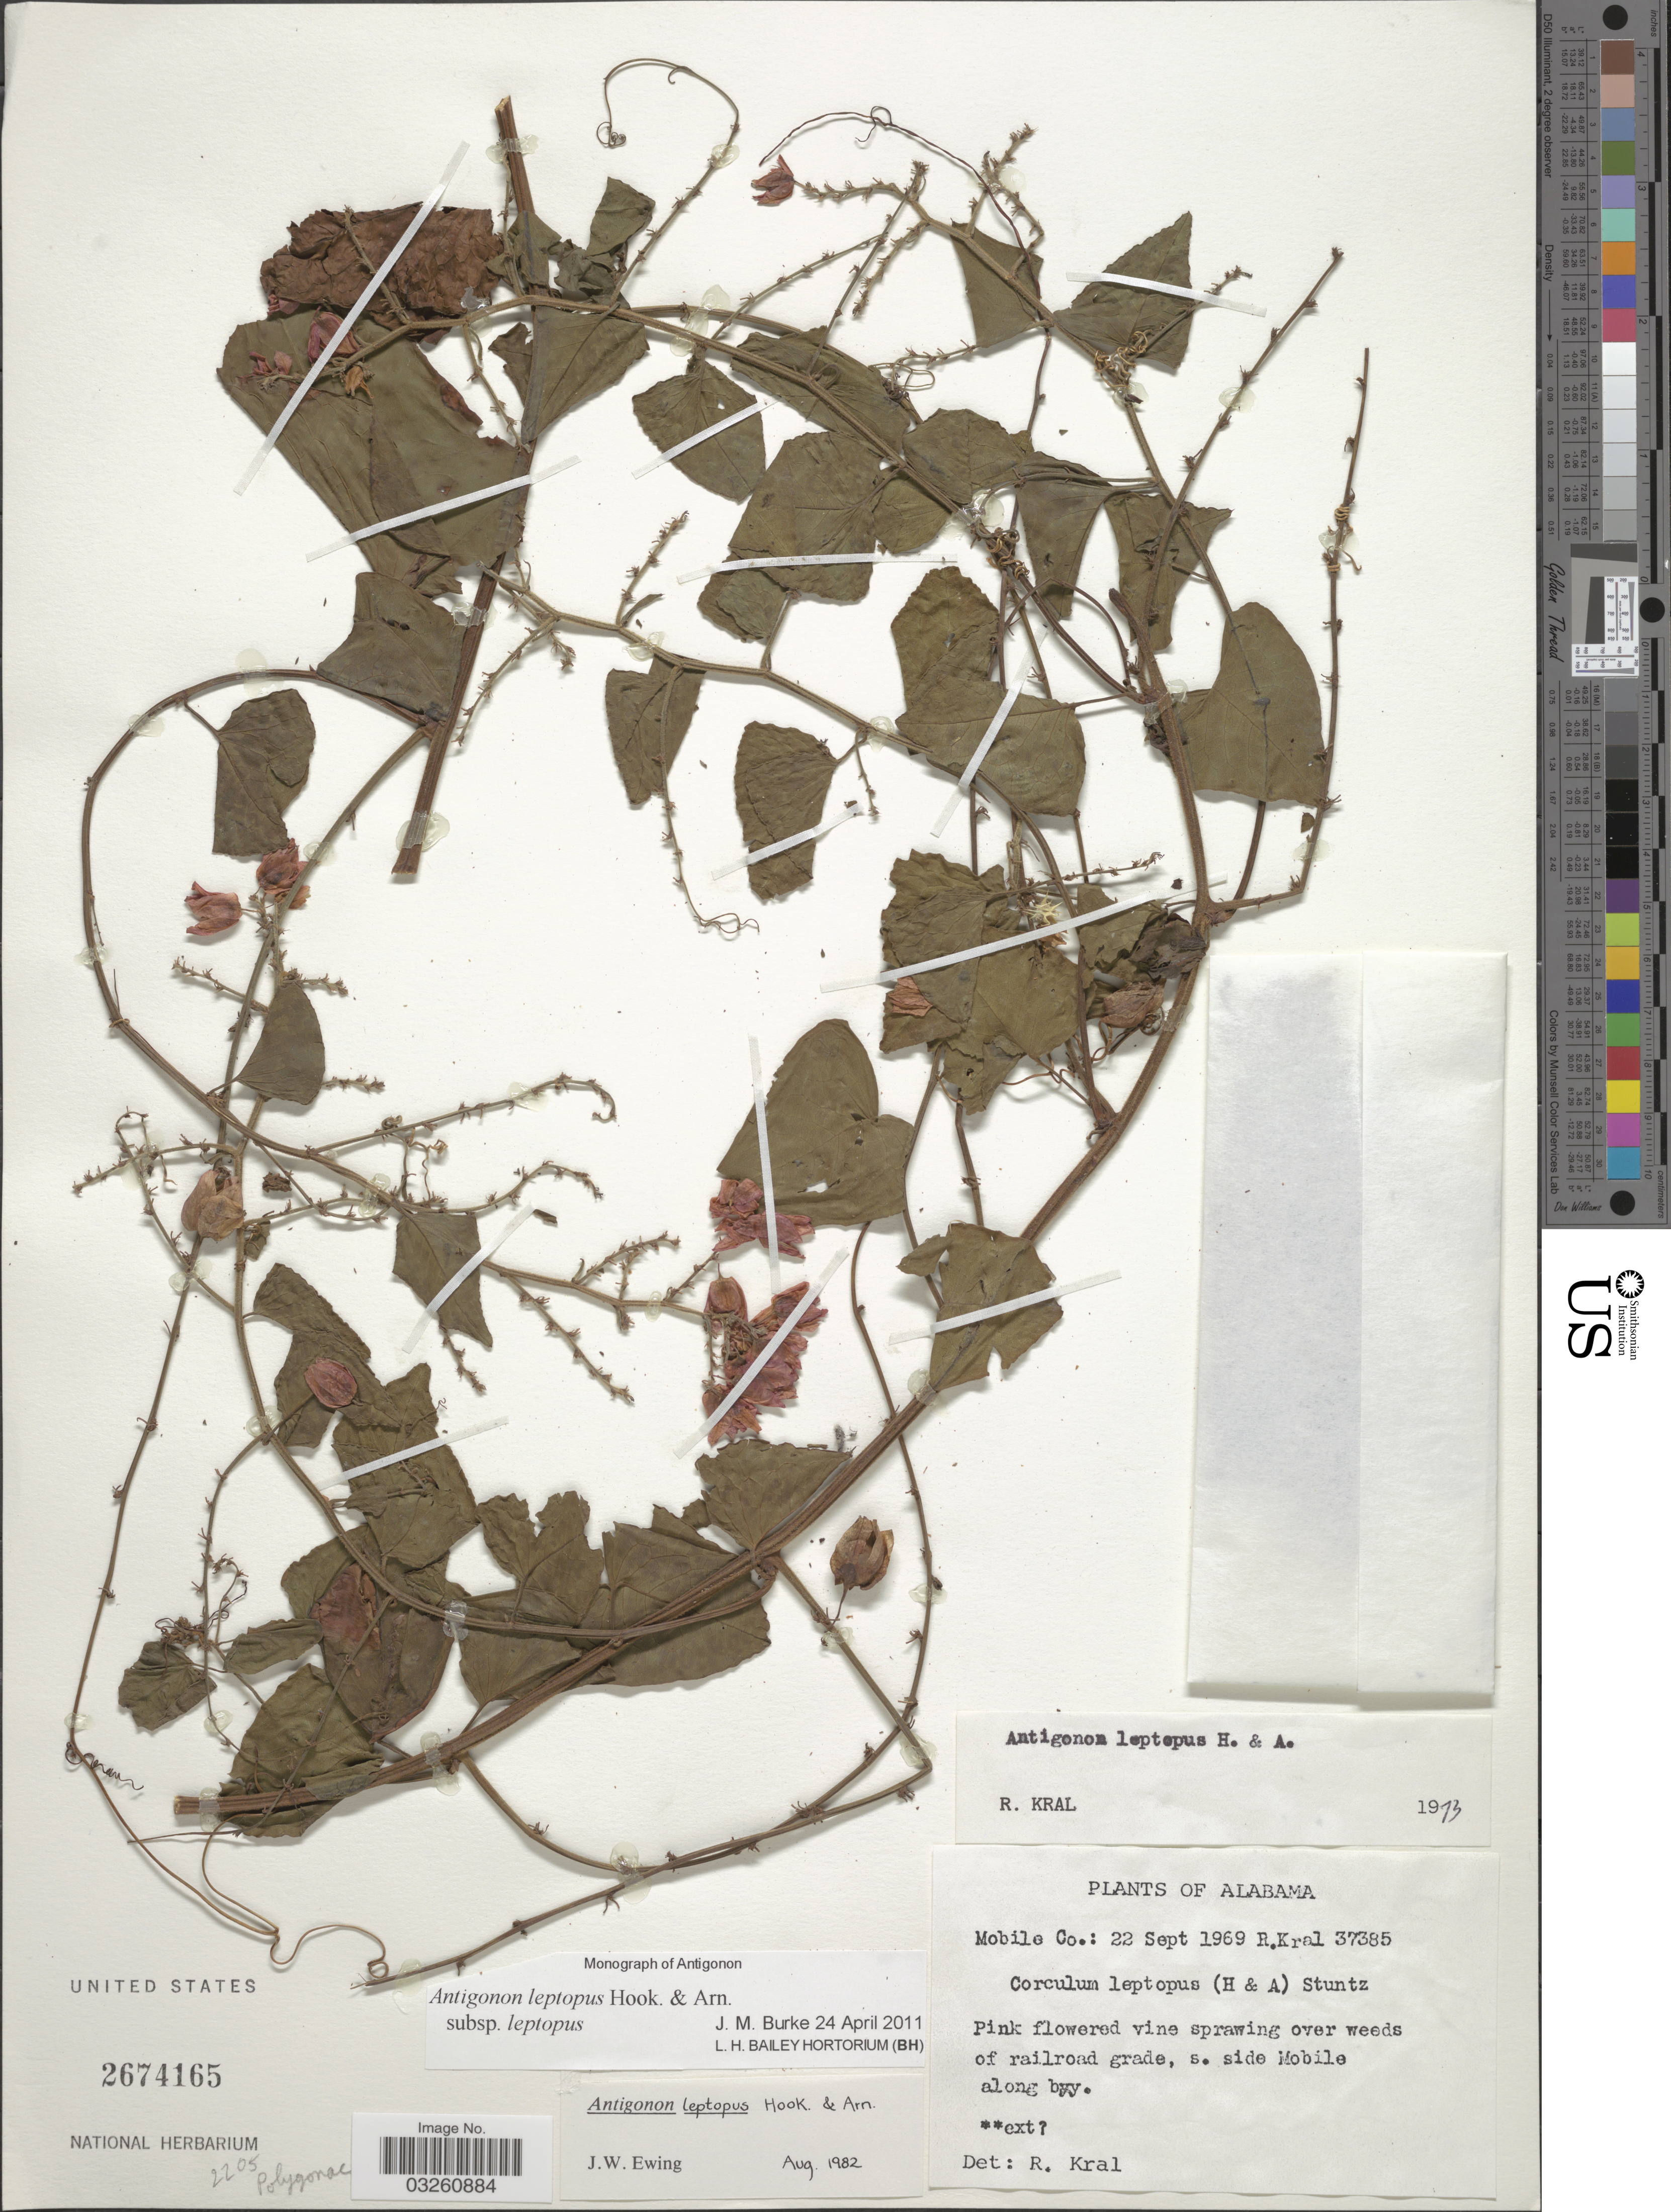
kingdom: Plantae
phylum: Tracheophyta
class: Magnoliopsida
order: Caryophyllales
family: Polygonaceae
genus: Antigonon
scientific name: Antigonon leptopus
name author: Hook. & Arn.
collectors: R. Kral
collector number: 37385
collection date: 1969-09-22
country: United States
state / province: Alabama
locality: Mobile Co.: s. side Mobile along bay.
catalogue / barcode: US 2674165